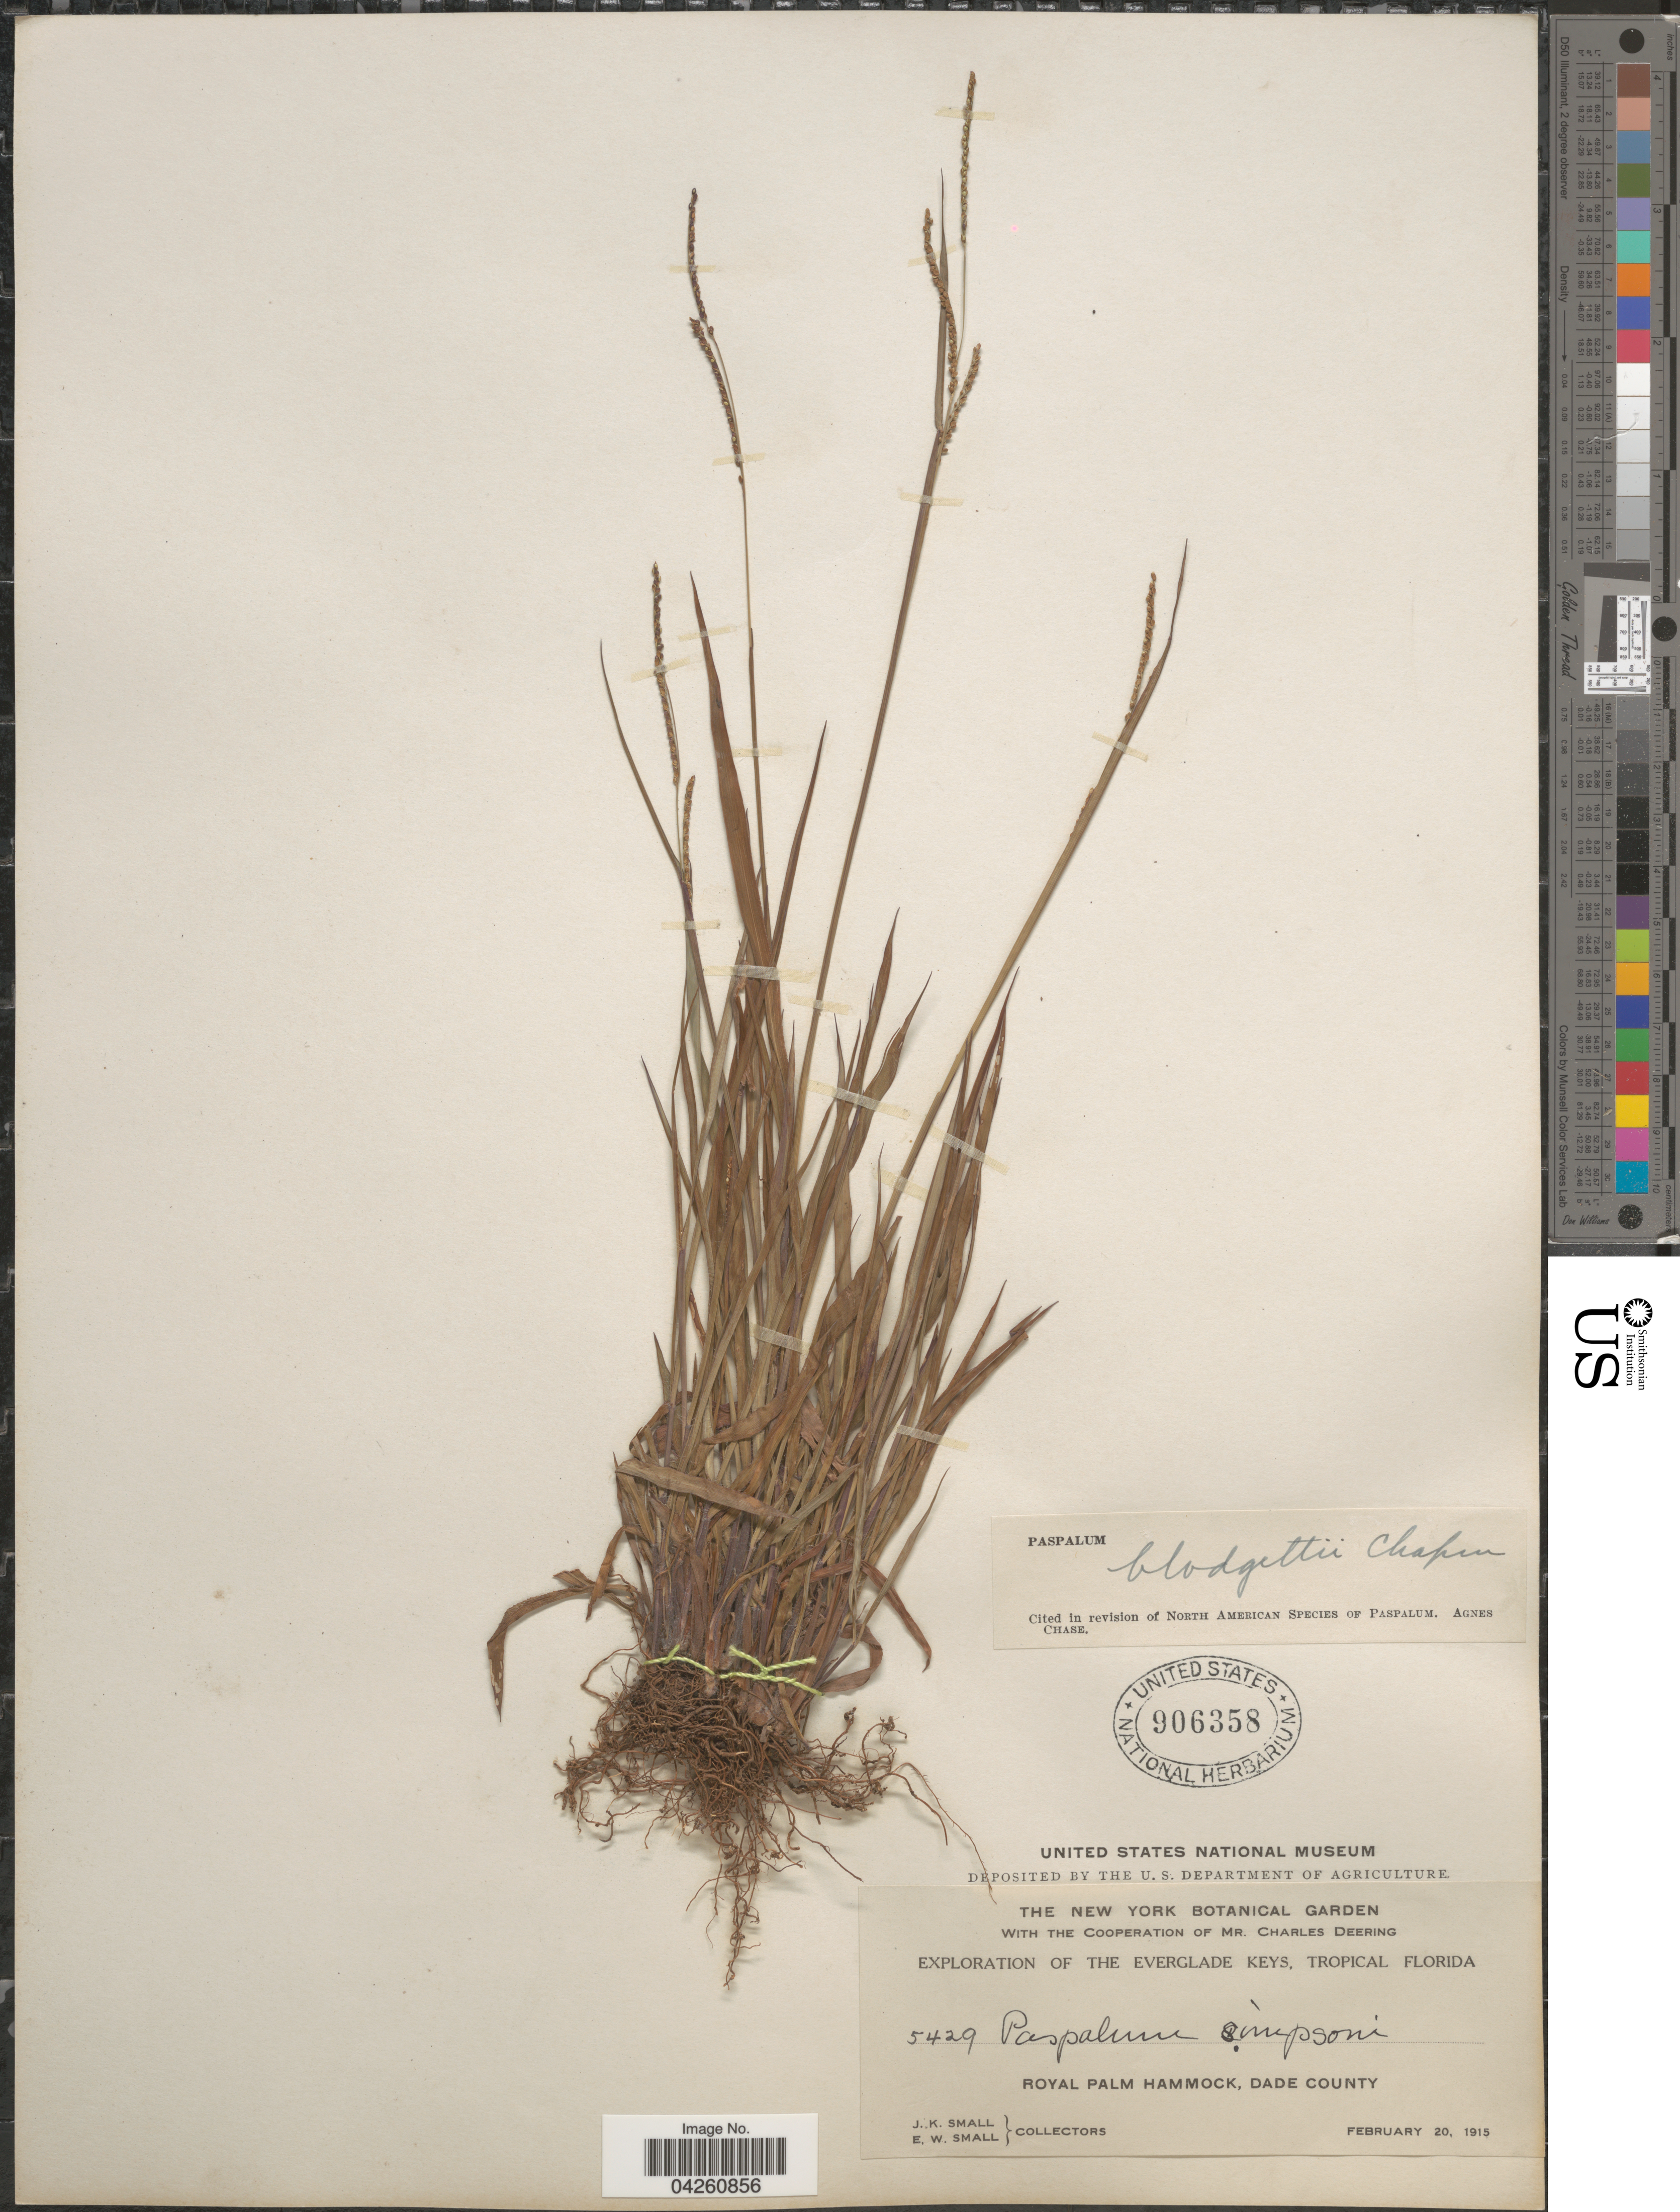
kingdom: Plantae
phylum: Tracheophyta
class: Liliopsida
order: Poales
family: Poaceae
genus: Paspalum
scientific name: Paspalum blodgettii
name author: Chapm.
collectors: J. K. Small & E. W. Small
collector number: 5429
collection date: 1915-02-20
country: United States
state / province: Florida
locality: Exploration of the Everglade Keys, Tropical Florida. Royal Palm Hammock, Dade County.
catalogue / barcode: US 906358